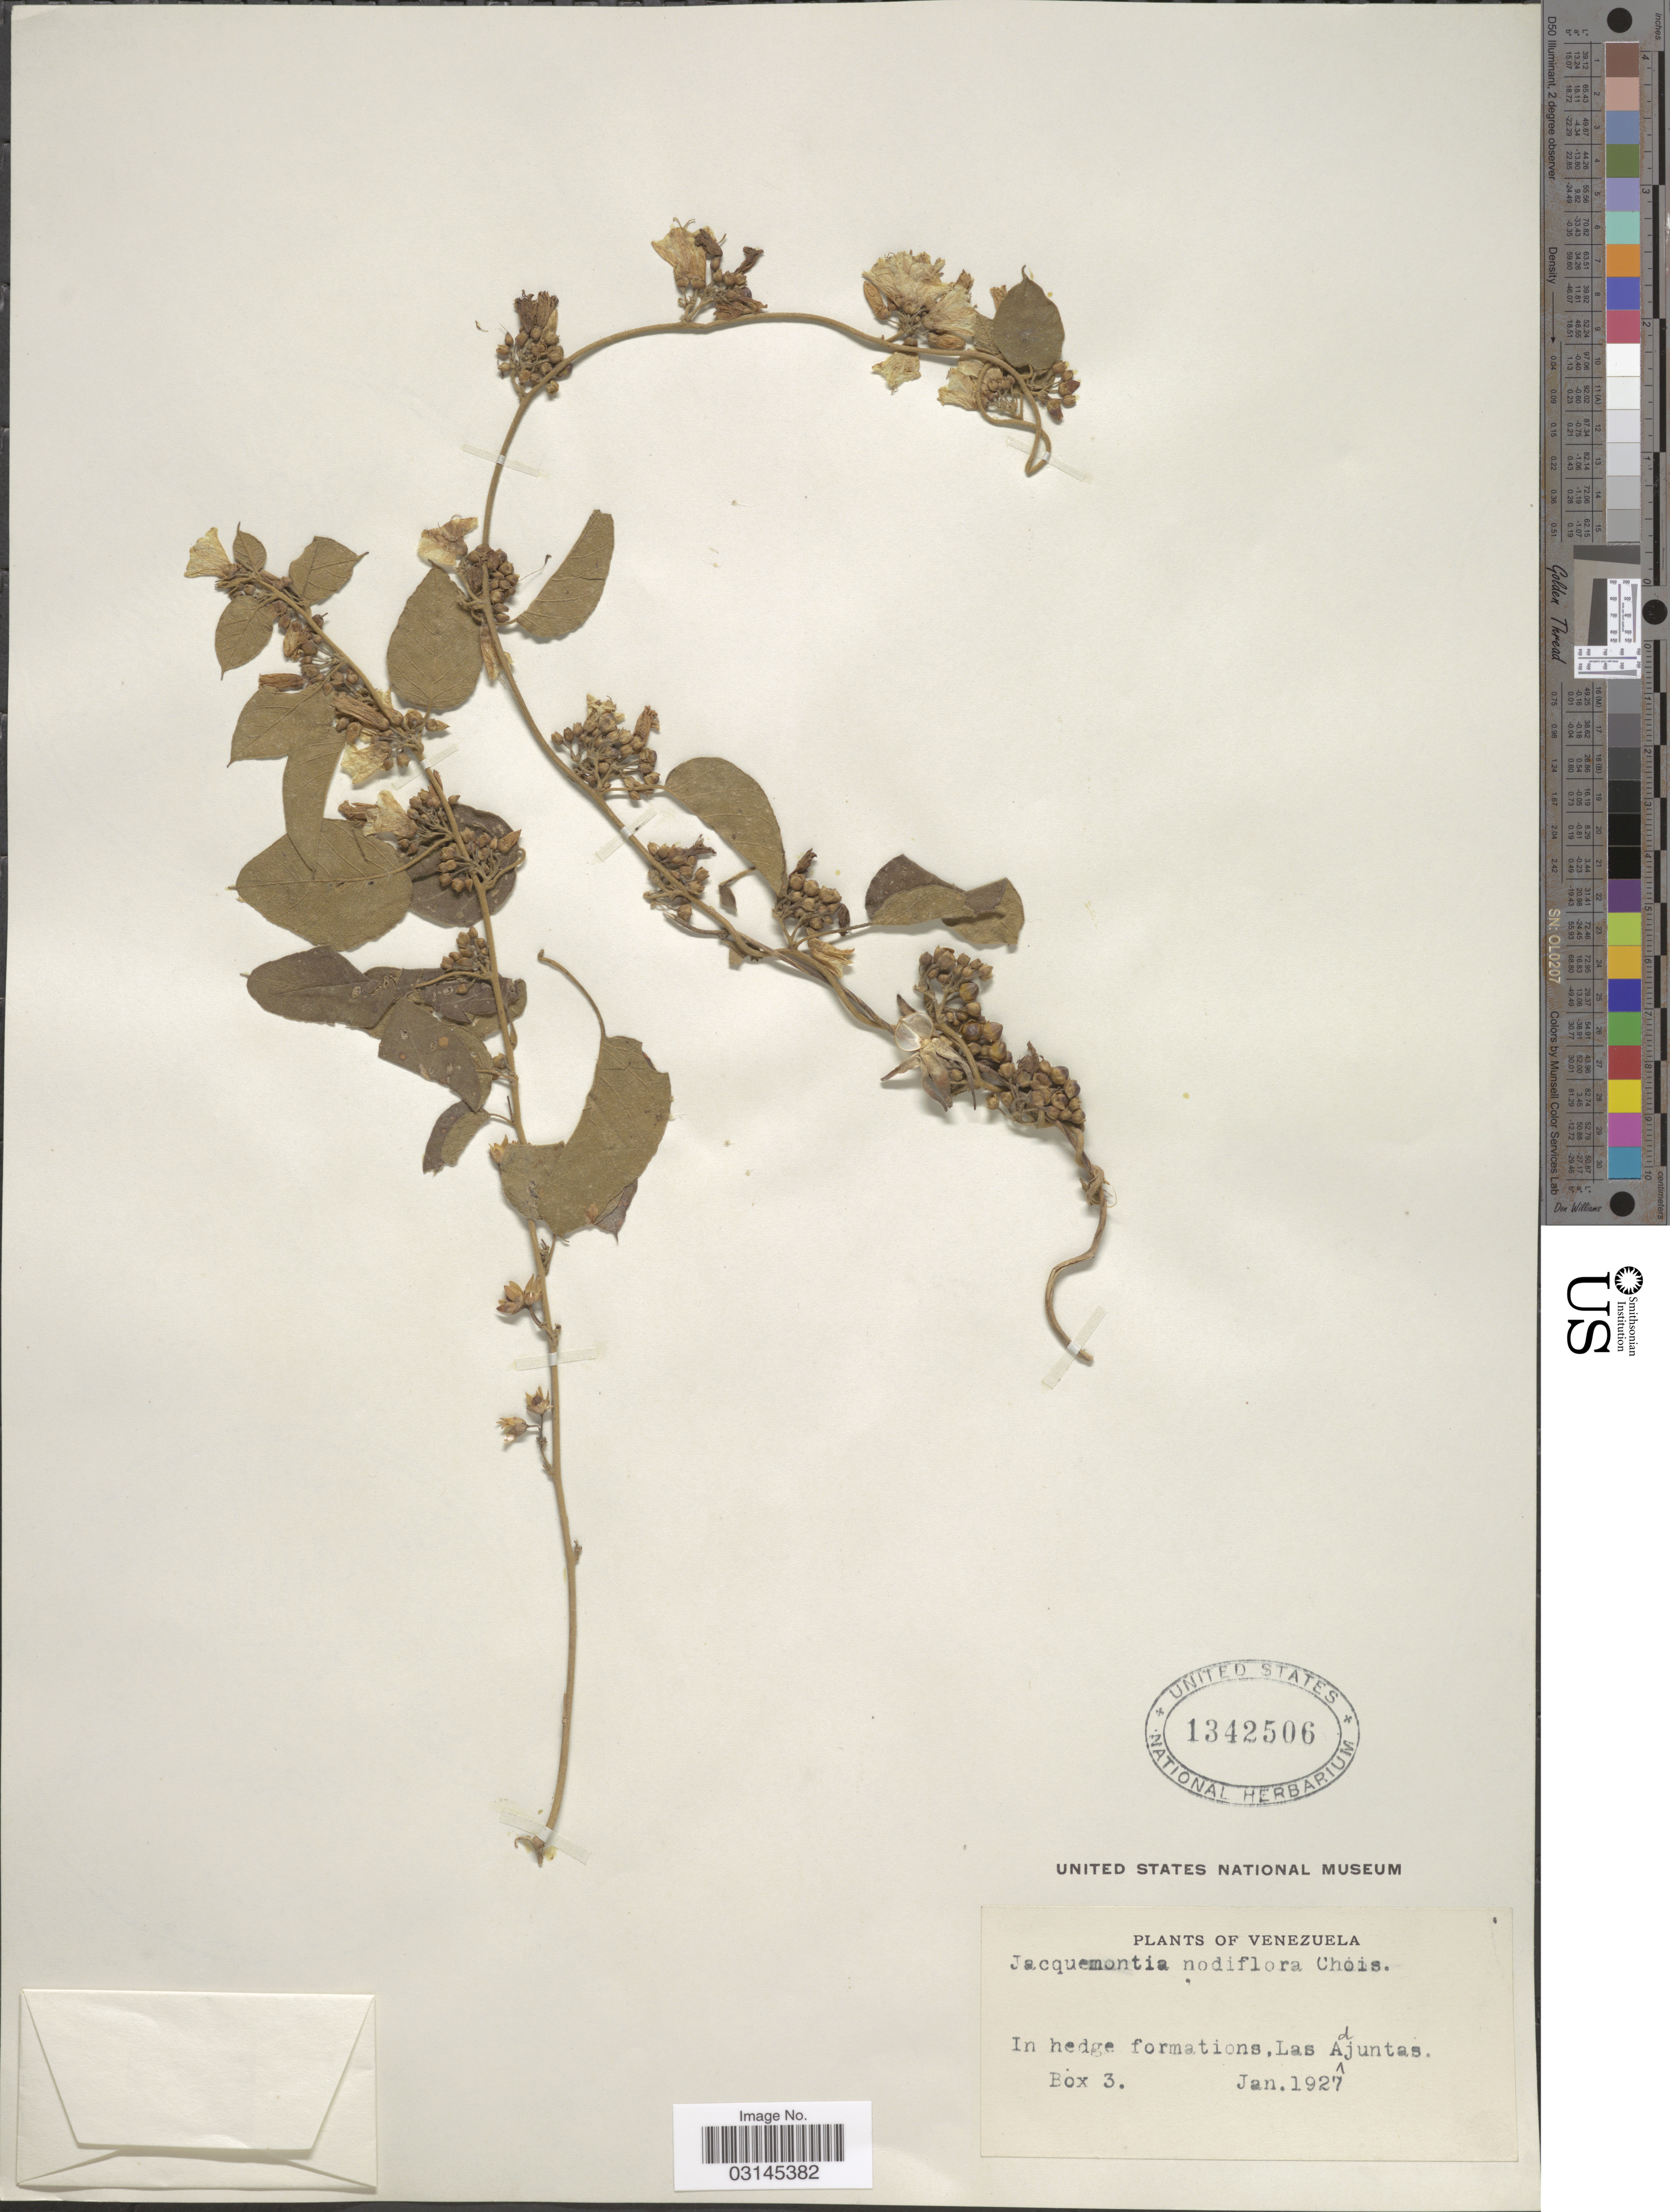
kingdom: Plantae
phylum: Tracheophyta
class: Magnoliopsida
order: Solanales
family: Convolvulaceae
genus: Convolvulus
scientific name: Convolvulus nodiflorus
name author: Desr.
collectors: -. Box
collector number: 3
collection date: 1927-01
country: Venezuela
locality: Las Adjuntas.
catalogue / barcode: US 1342506